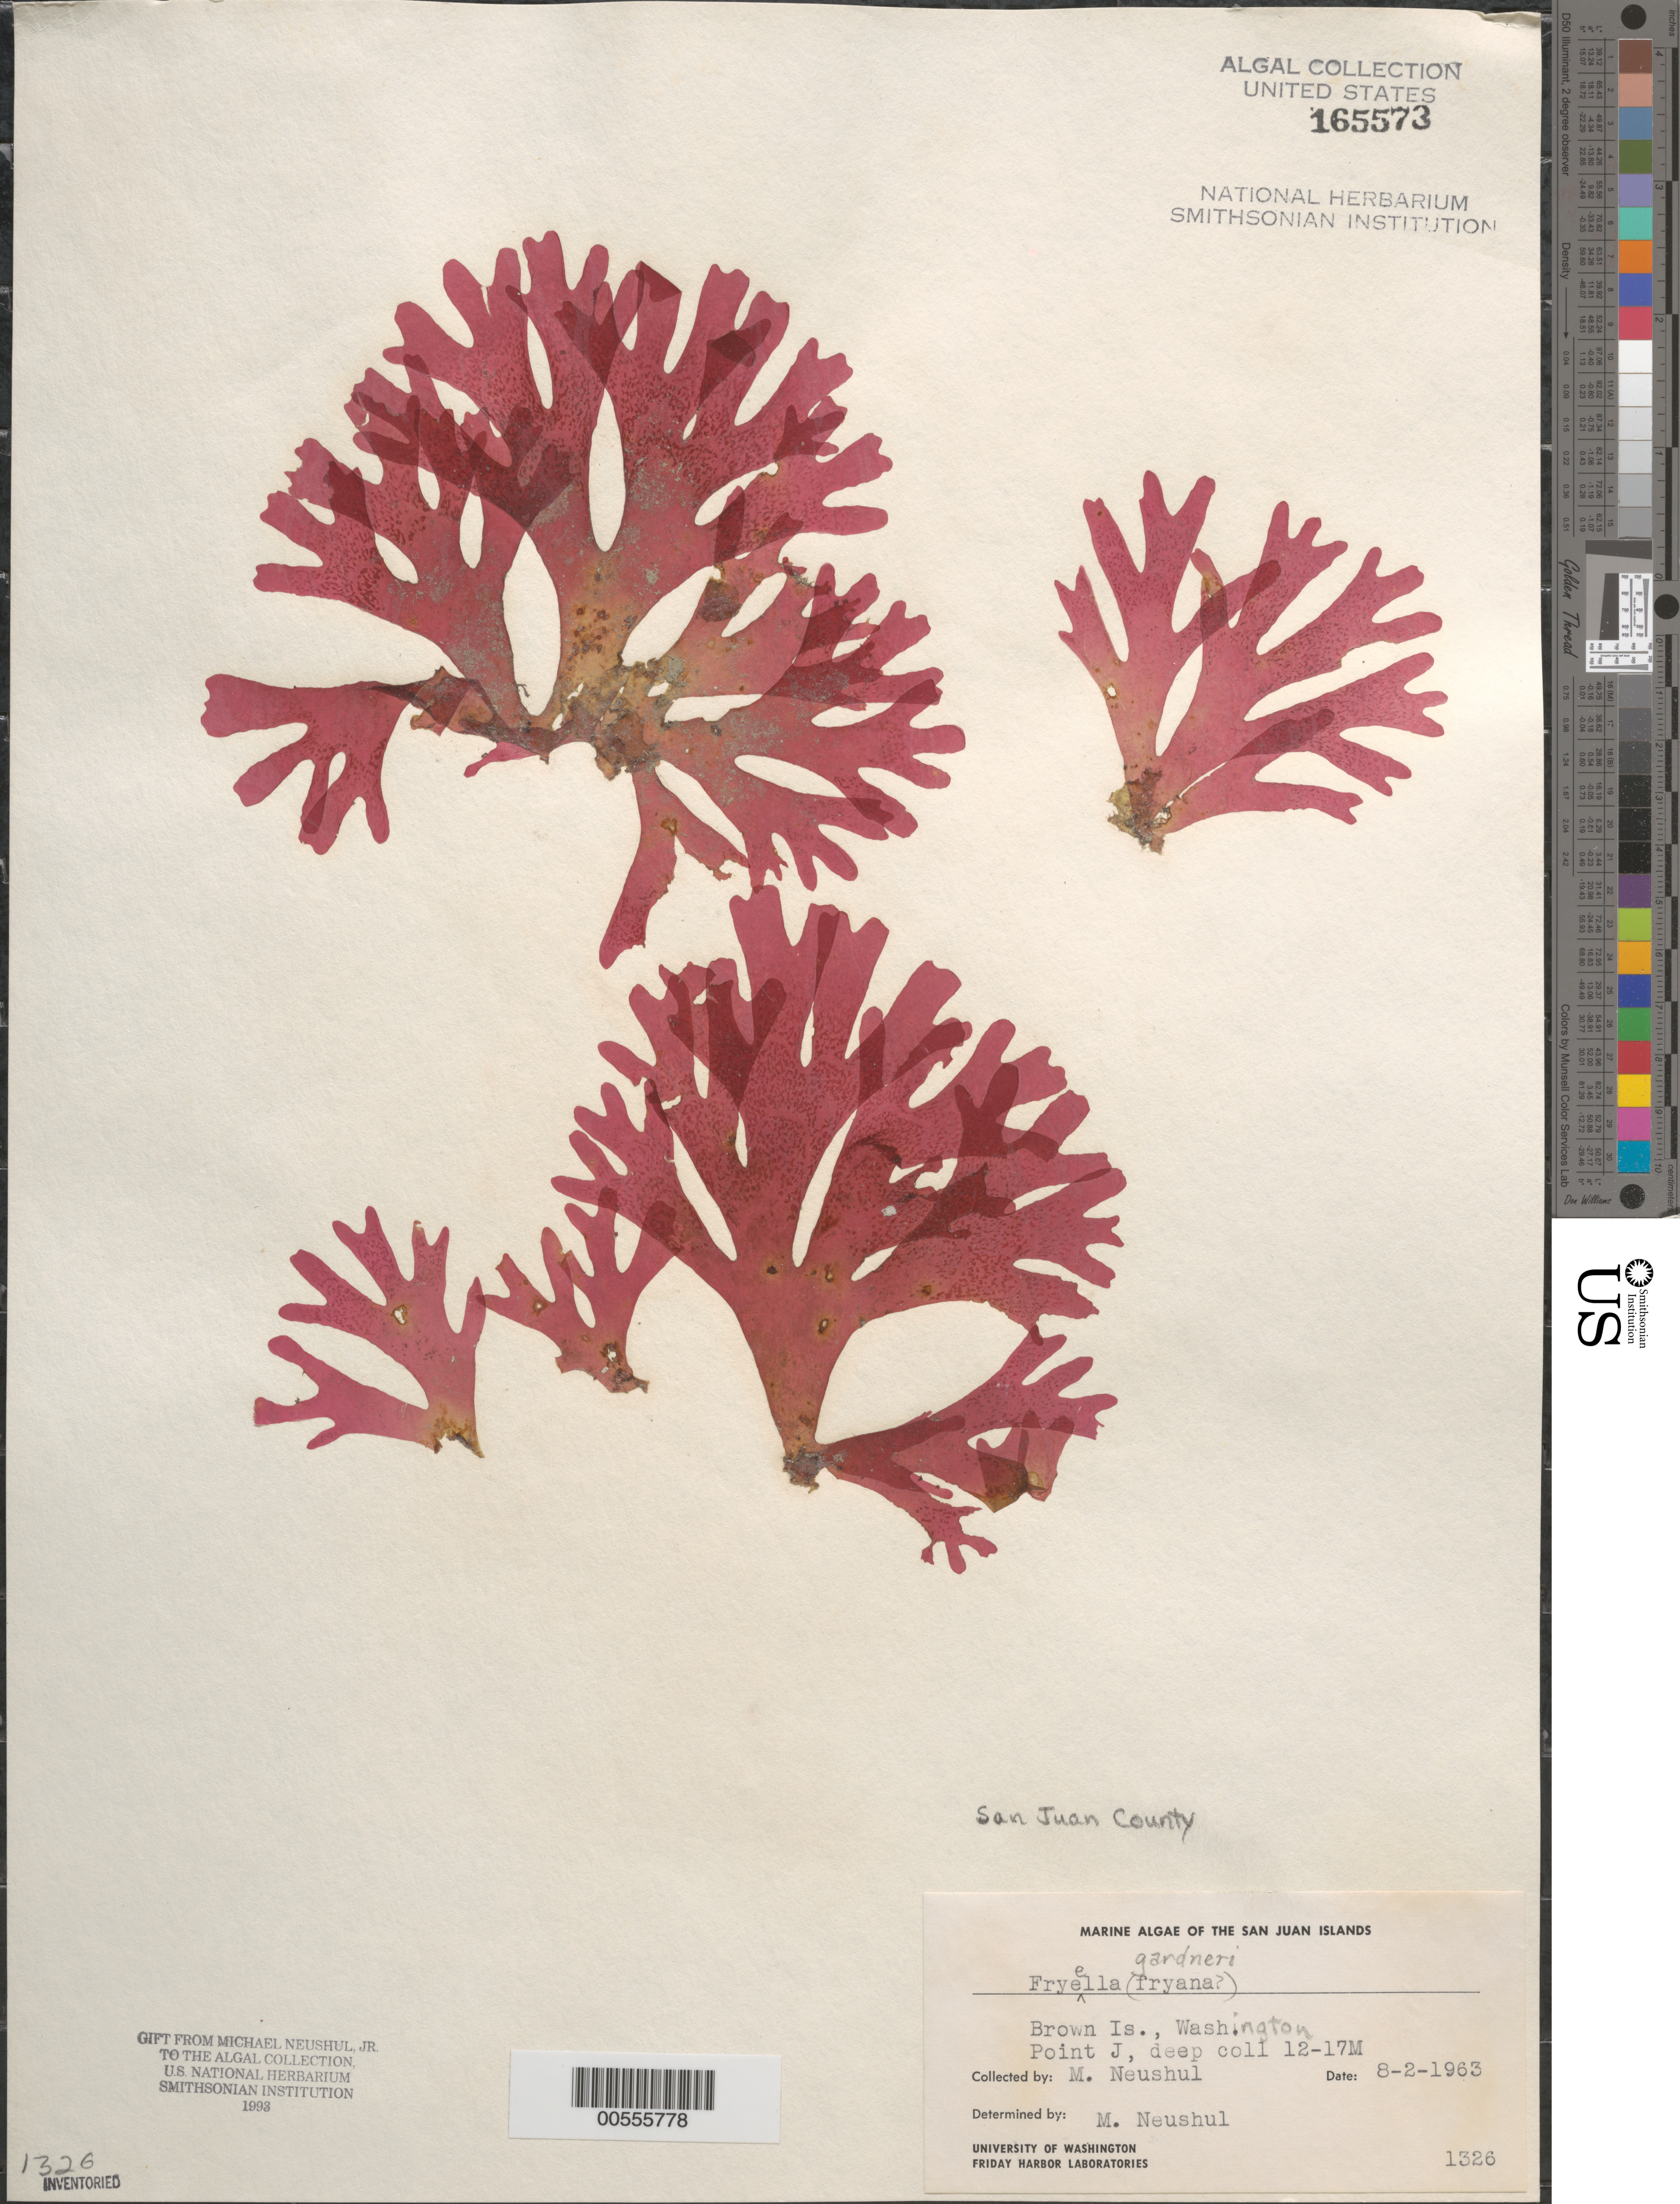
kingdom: Plantae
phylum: Rhodophyta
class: Florideophyceae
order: Rhodymeniales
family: Fryeellaceae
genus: Fryeella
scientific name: Fryeella gardneri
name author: (Setch.) Kylin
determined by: Neushul, M.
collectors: M. Neushul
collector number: Neushul 1326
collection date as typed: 02 Aug 1963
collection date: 1963-08-02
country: United States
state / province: Washington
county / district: San Juan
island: Brown Island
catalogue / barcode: US 165573